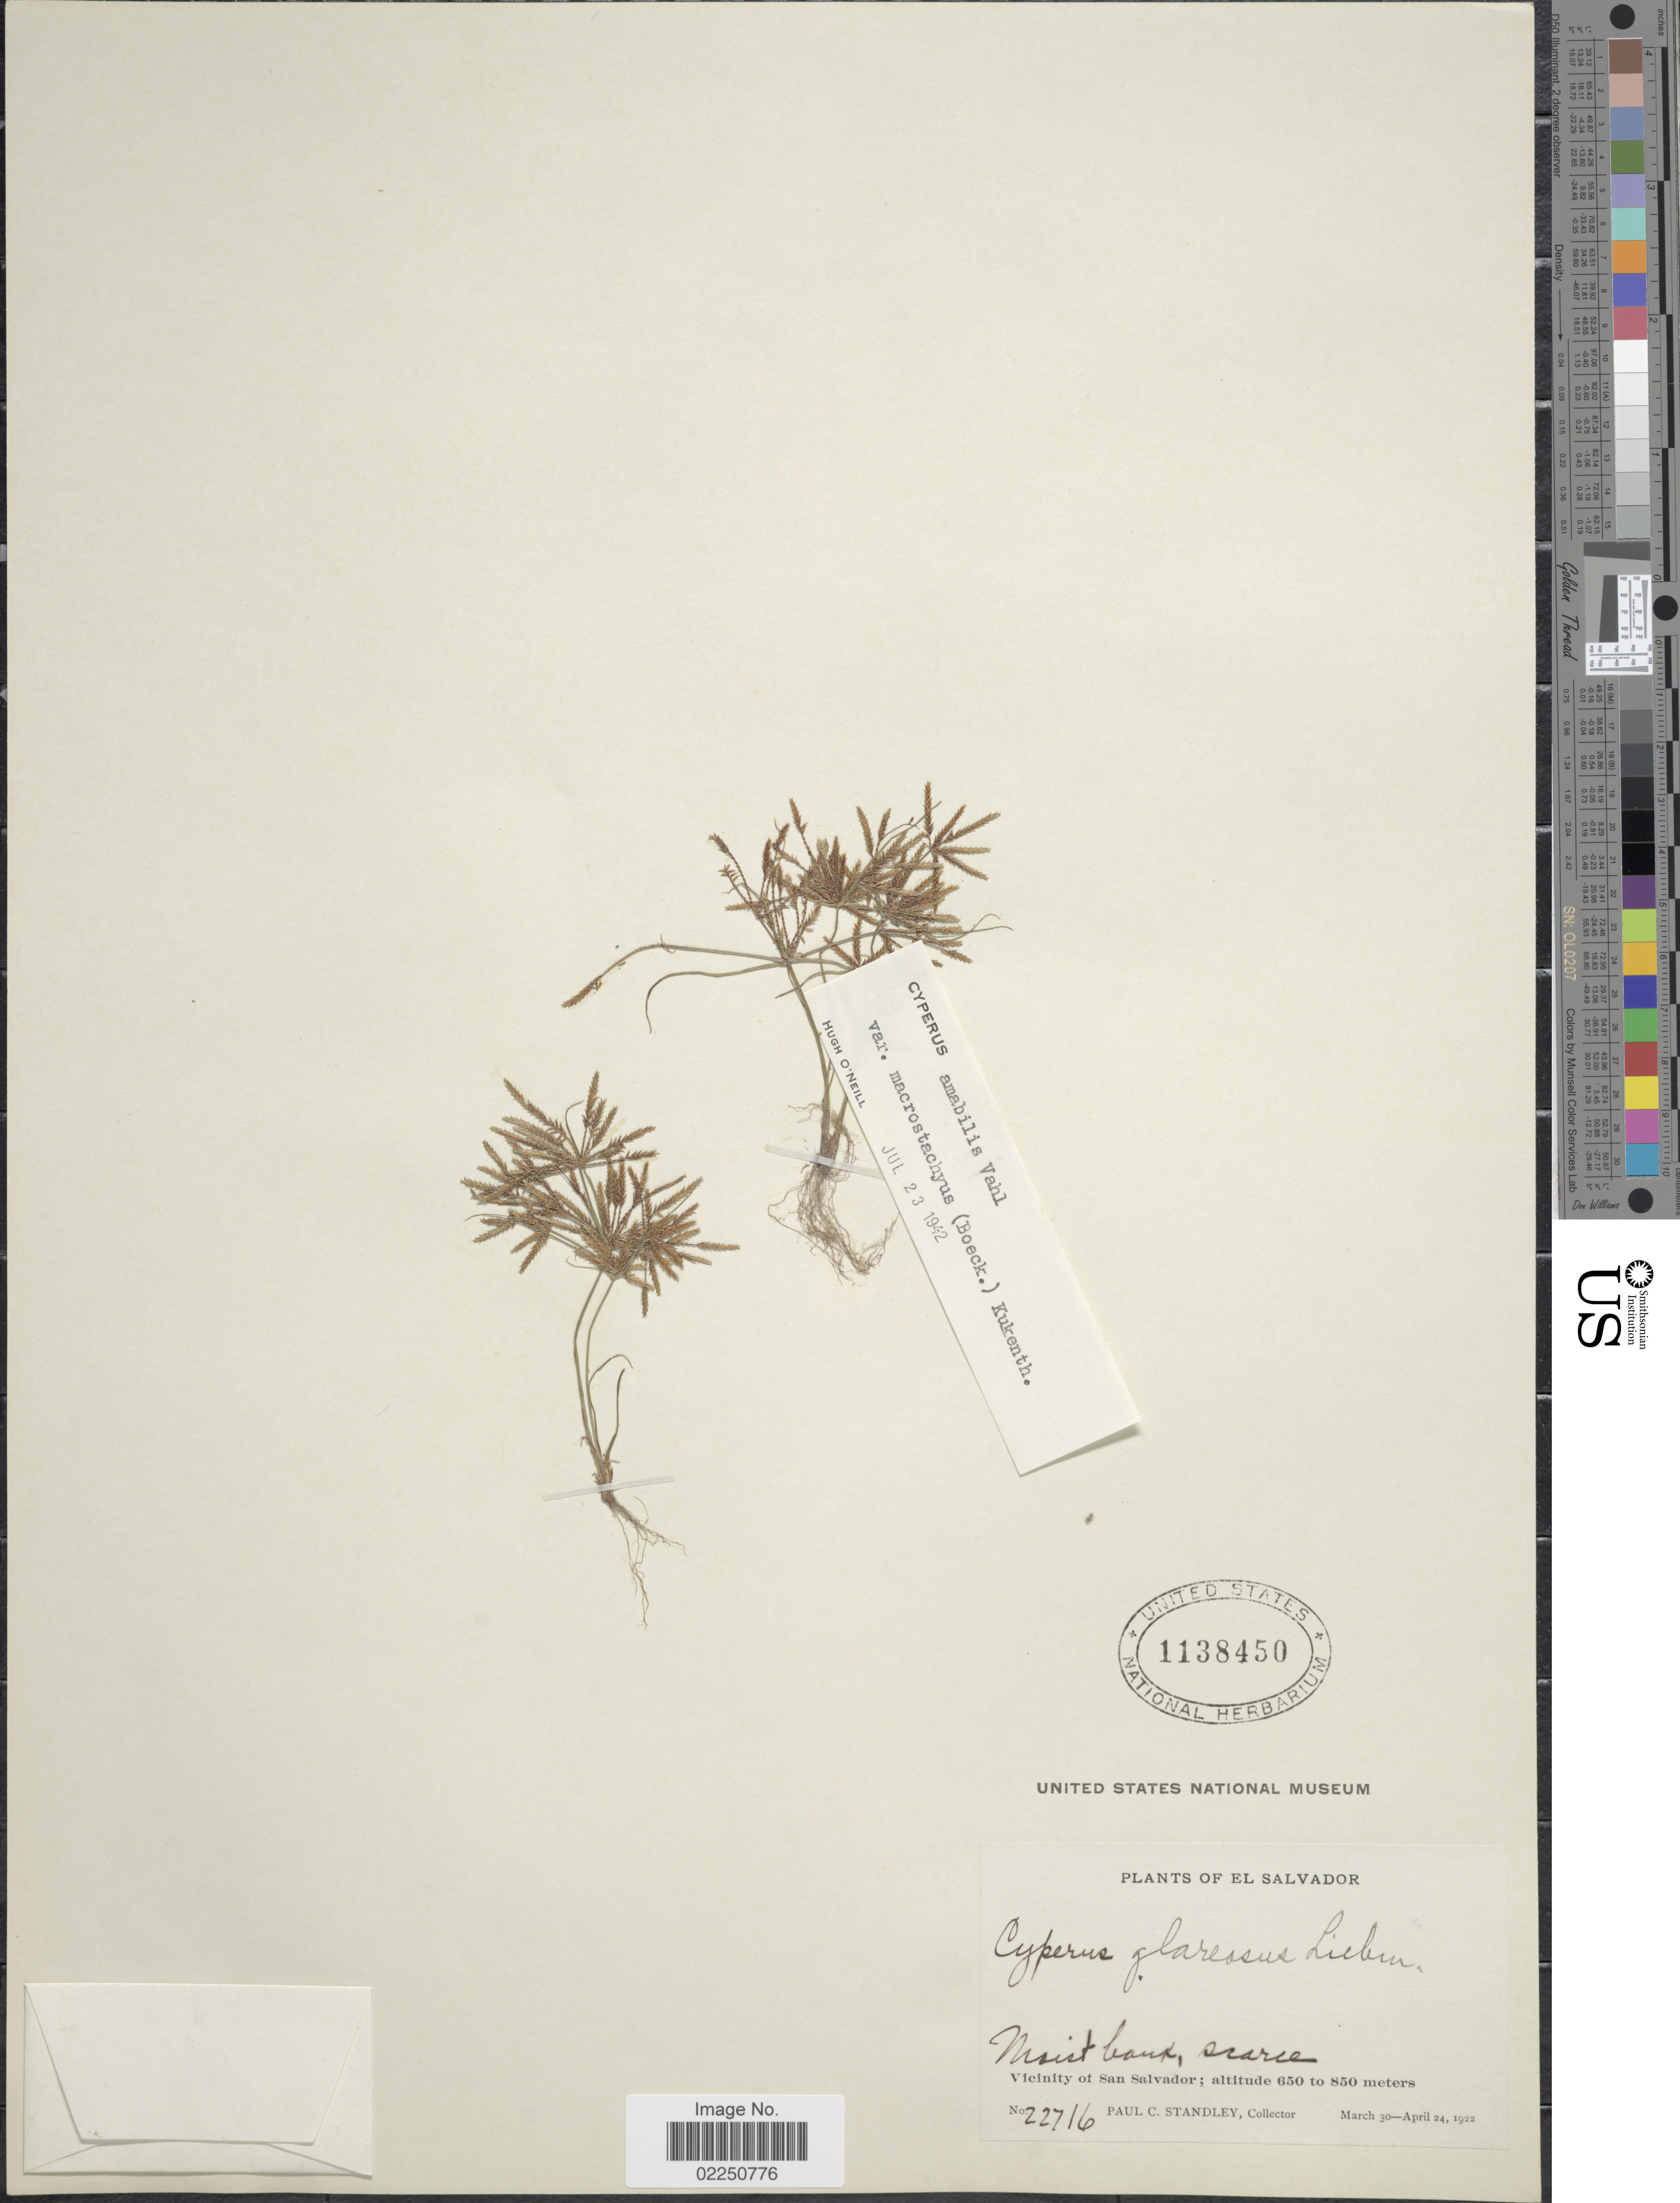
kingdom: Plantae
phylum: Tracheophyta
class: Liliopsida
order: Poales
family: Cyperaceae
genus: Cyperus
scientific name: Cyperus amabilis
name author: Vahl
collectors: P. C. Standley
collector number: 22716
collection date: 1922-03-30/1922-04-24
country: El Salvador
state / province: San Salvador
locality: Vicinity of San Salvador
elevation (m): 650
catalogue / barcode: US 1138450